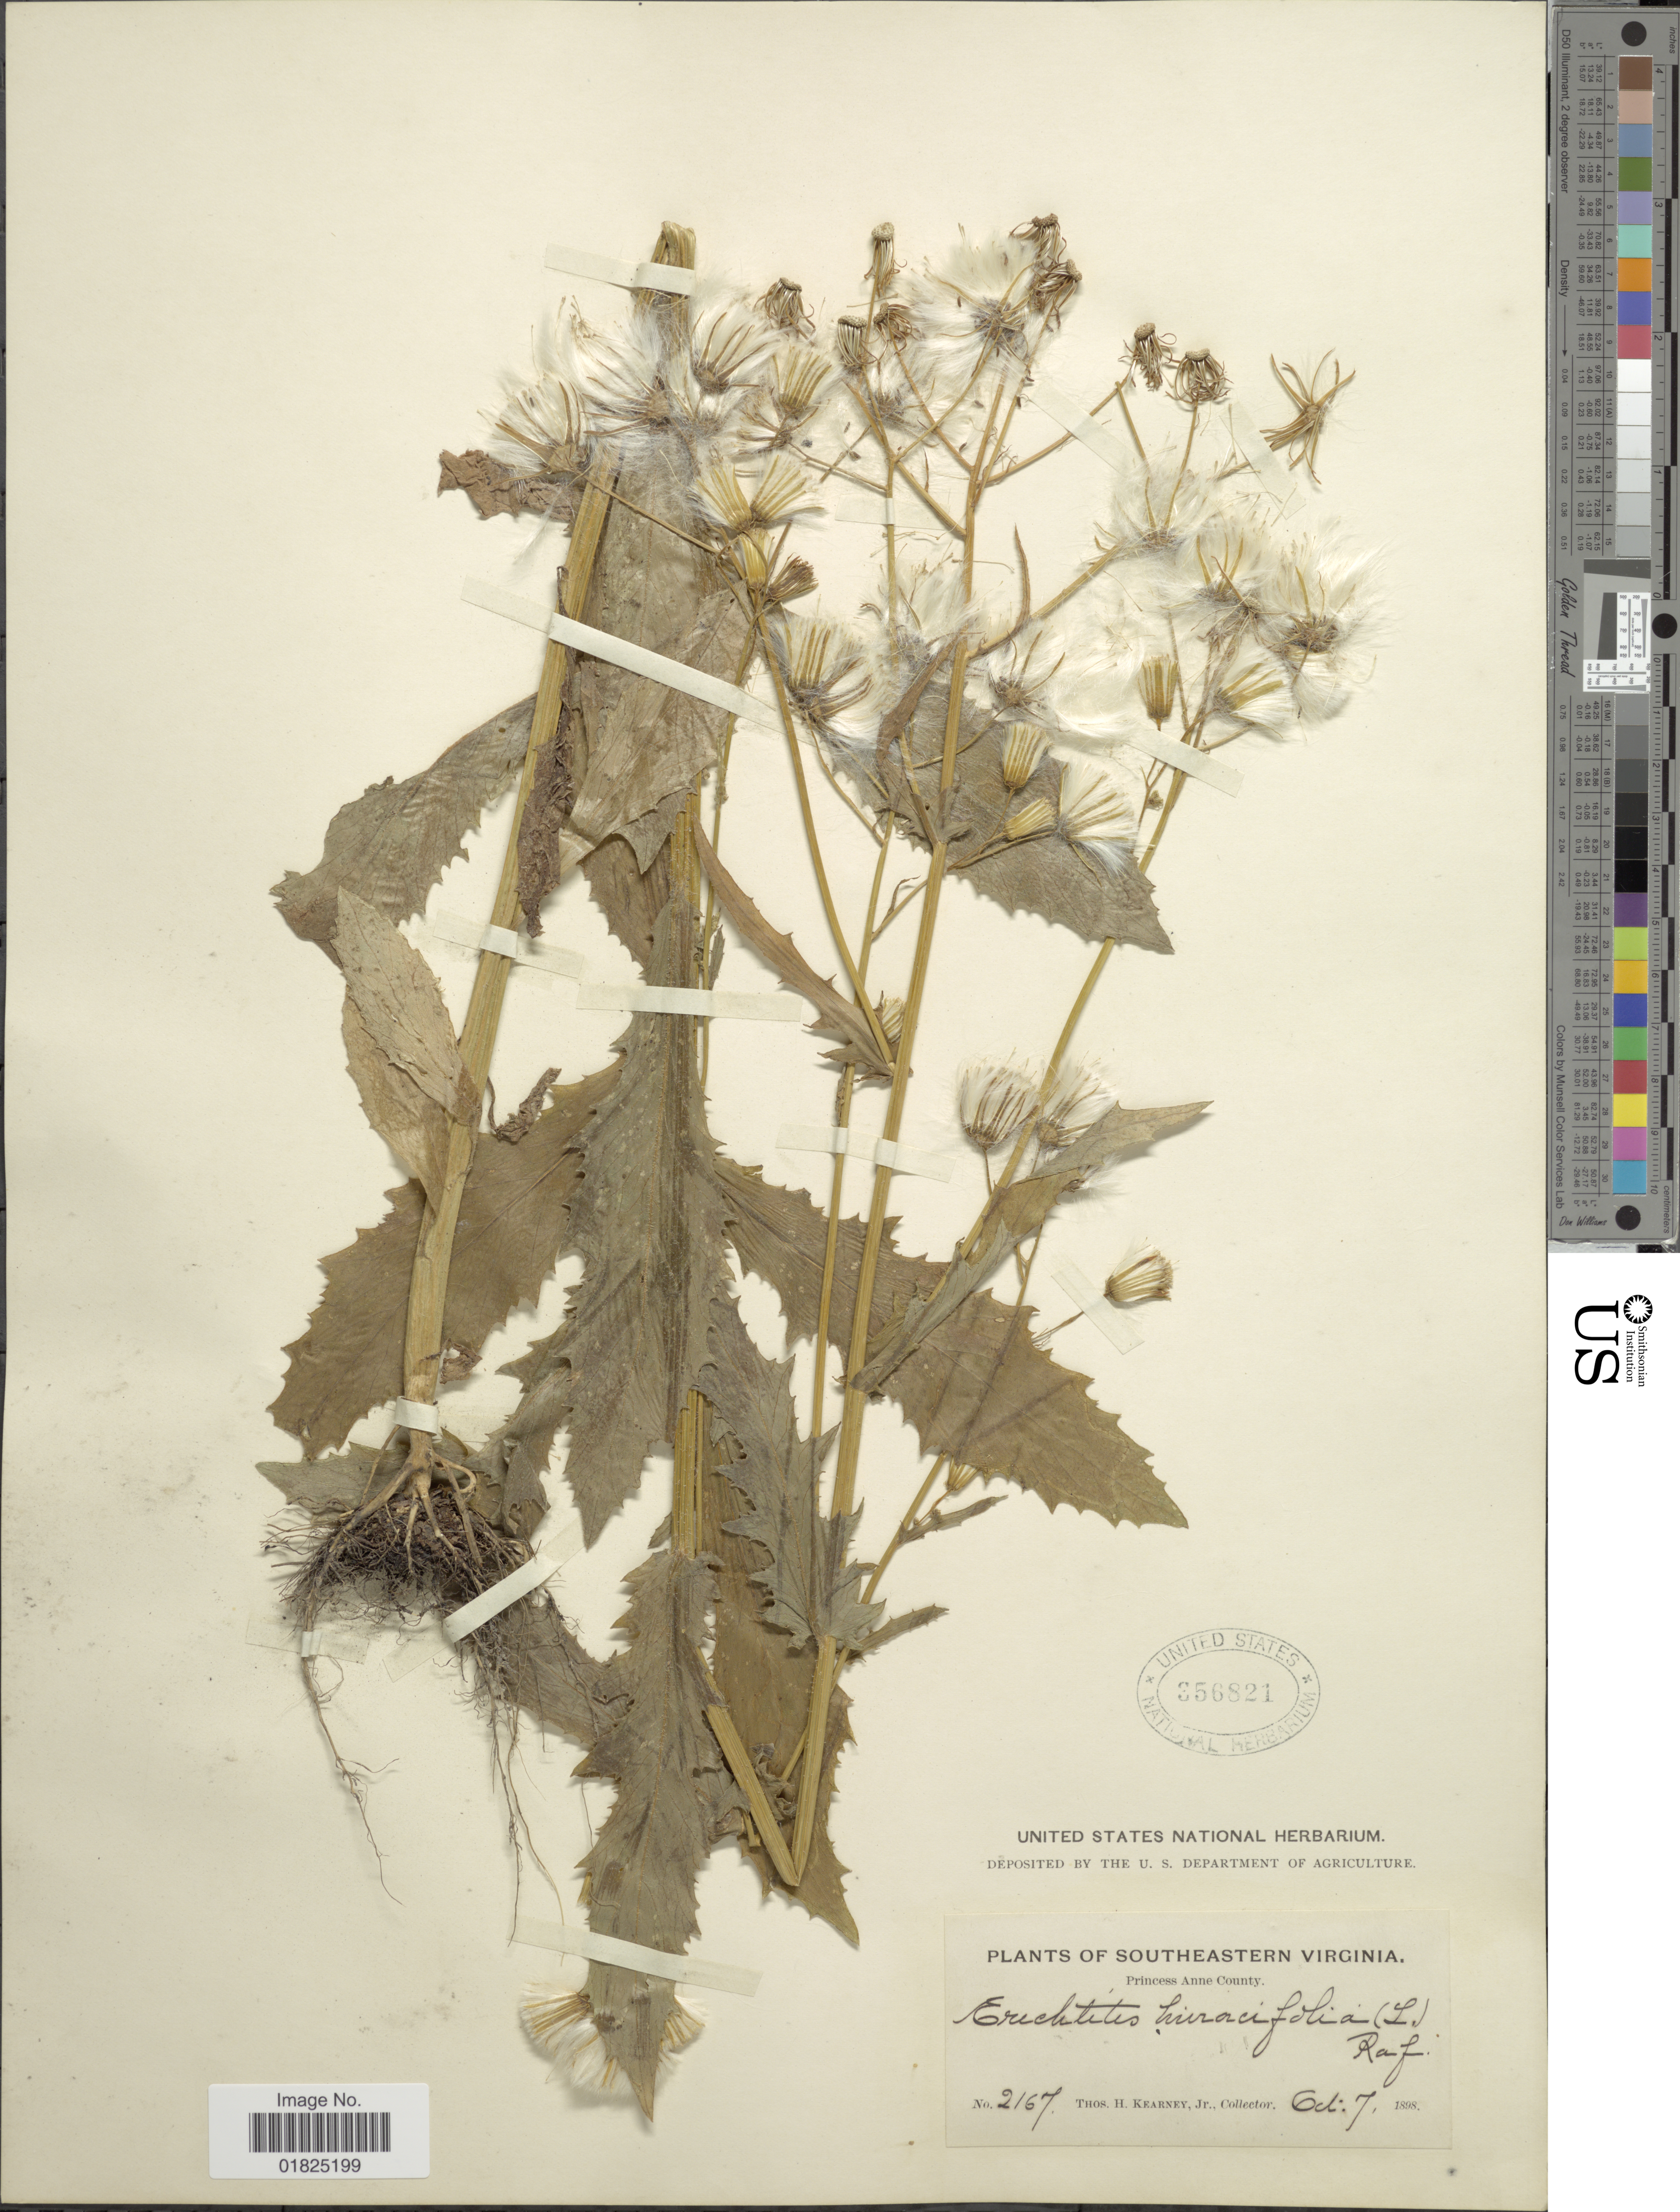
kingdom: Plantae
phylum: Tracheophyta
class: Magnoliopsida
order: Asterales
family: Asteraceae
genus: Erechtites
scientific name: Erechtites hieraciifolius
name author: (L.) Raf. ex DC.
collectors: T. H. Kearney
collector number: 2167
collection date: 1898-10-07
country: United States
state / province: Virginia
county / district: City of Virginia Beach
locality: Southeastern Virginia. Princess Anne County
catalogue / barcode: US 356821